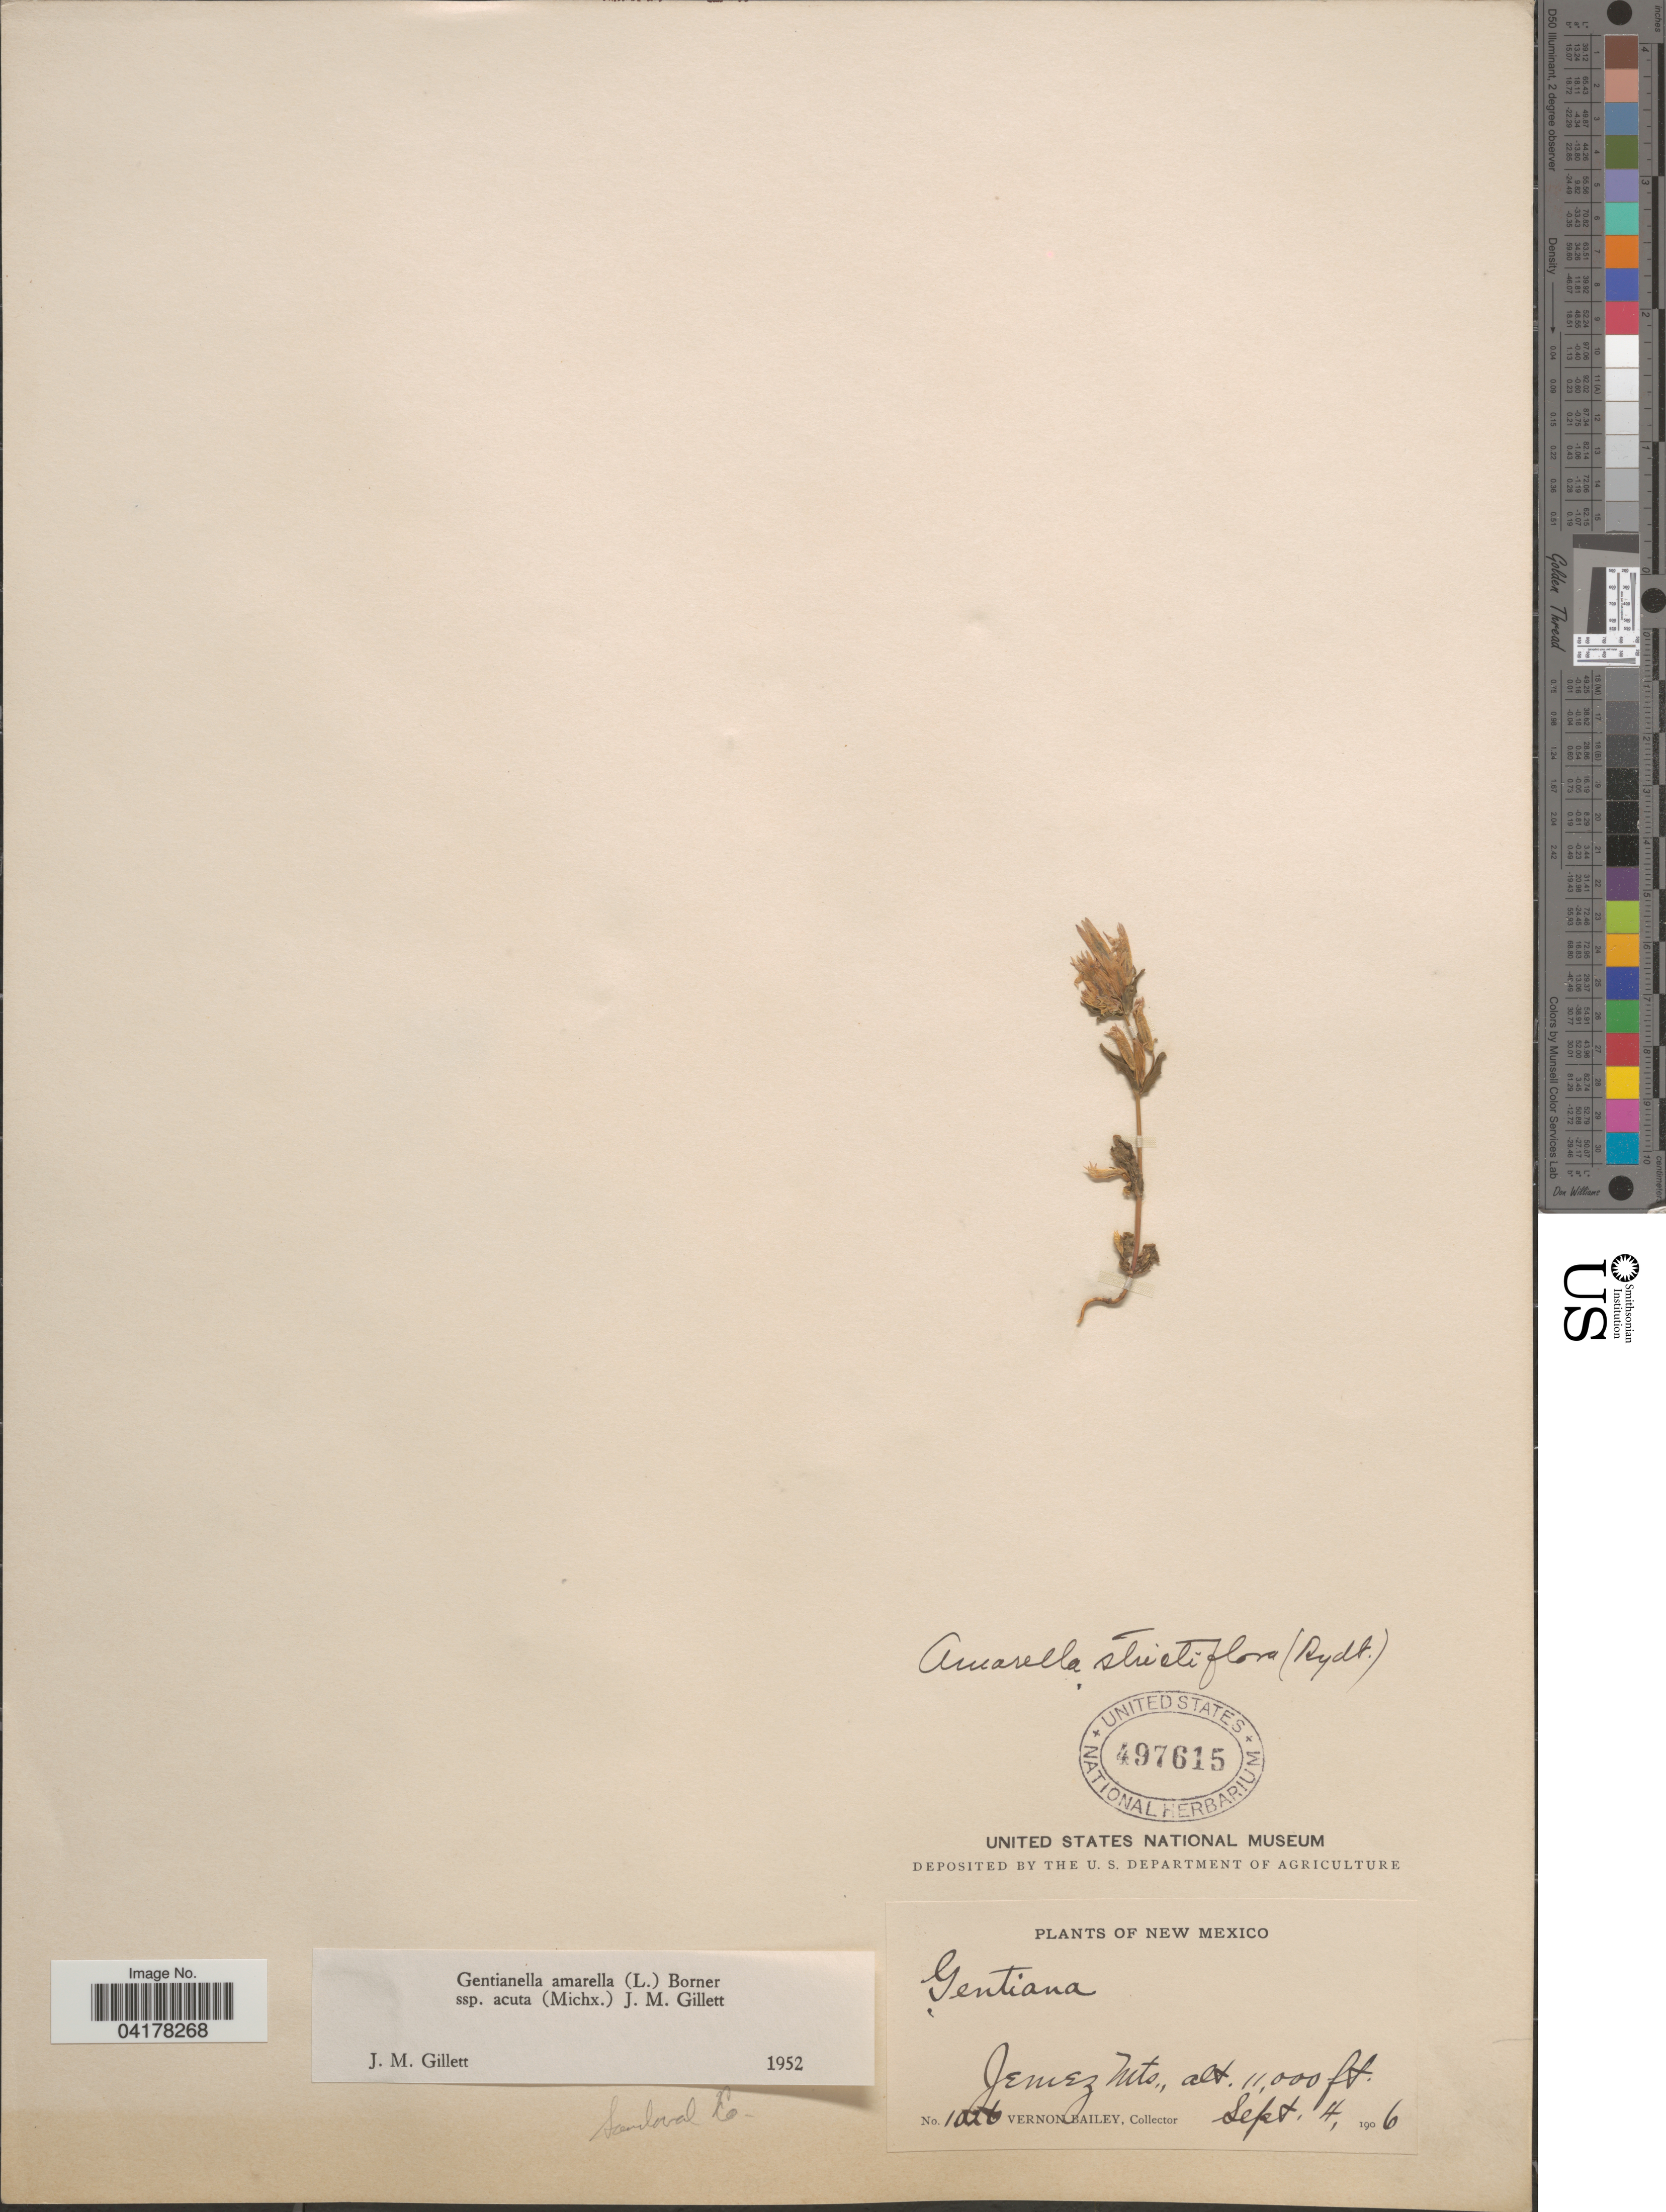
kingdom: Plantae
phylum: Tracheophyta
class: Magnoliopsida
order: Gentianales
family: Gentianaceae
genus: Gentianella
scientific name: Gentianella amarella subsp. acuta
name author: (Michx.) J.M. Gillett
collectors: V. O. Bailey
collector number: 1026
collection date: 1906-09-04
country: United States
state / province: New Mexico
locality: Jemez Mts. Sandoval Co.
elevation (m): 3353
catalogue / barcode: US 497615